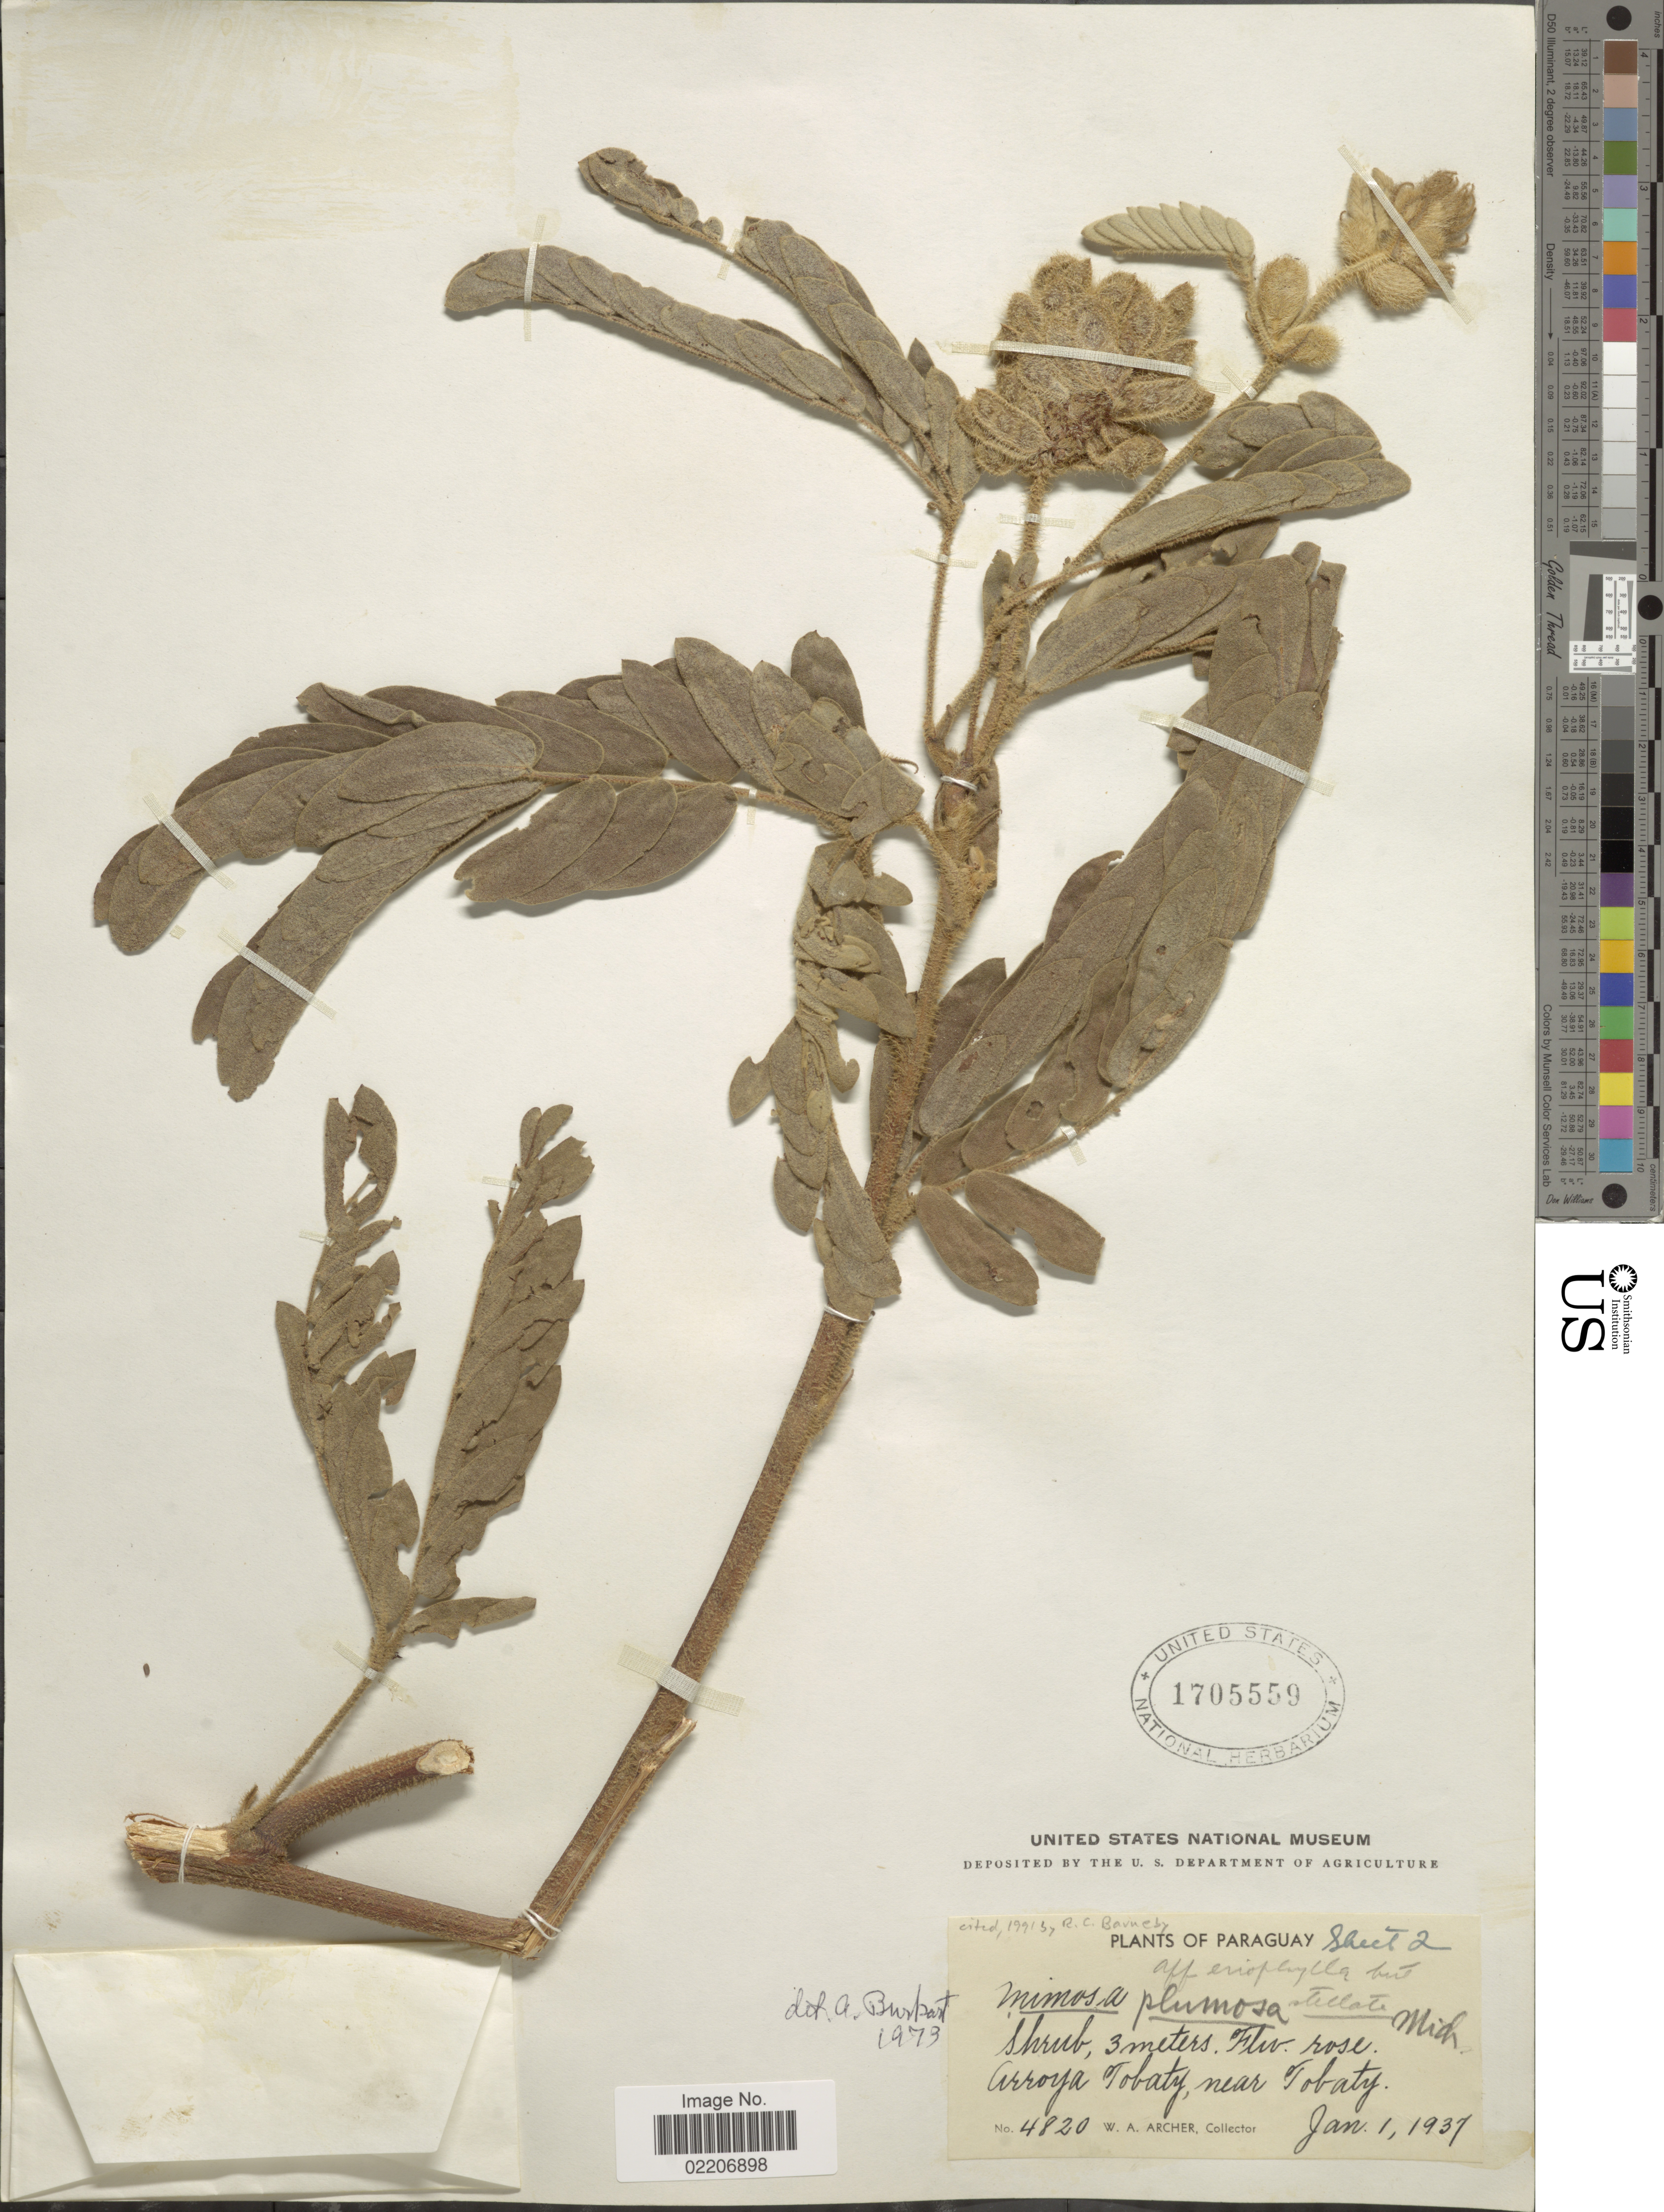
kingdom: Plantae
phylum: Tracheophyta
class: Magnoliopsida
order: Fabales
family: Fabaceae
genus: Mimosa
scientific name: Mimosa plumosa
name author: Micheli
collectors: W. A. Archer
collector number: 4820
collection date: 1937-01-01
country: Paraguay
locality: Arroya Tobaty, near Tobaty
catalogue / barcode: US 1705559